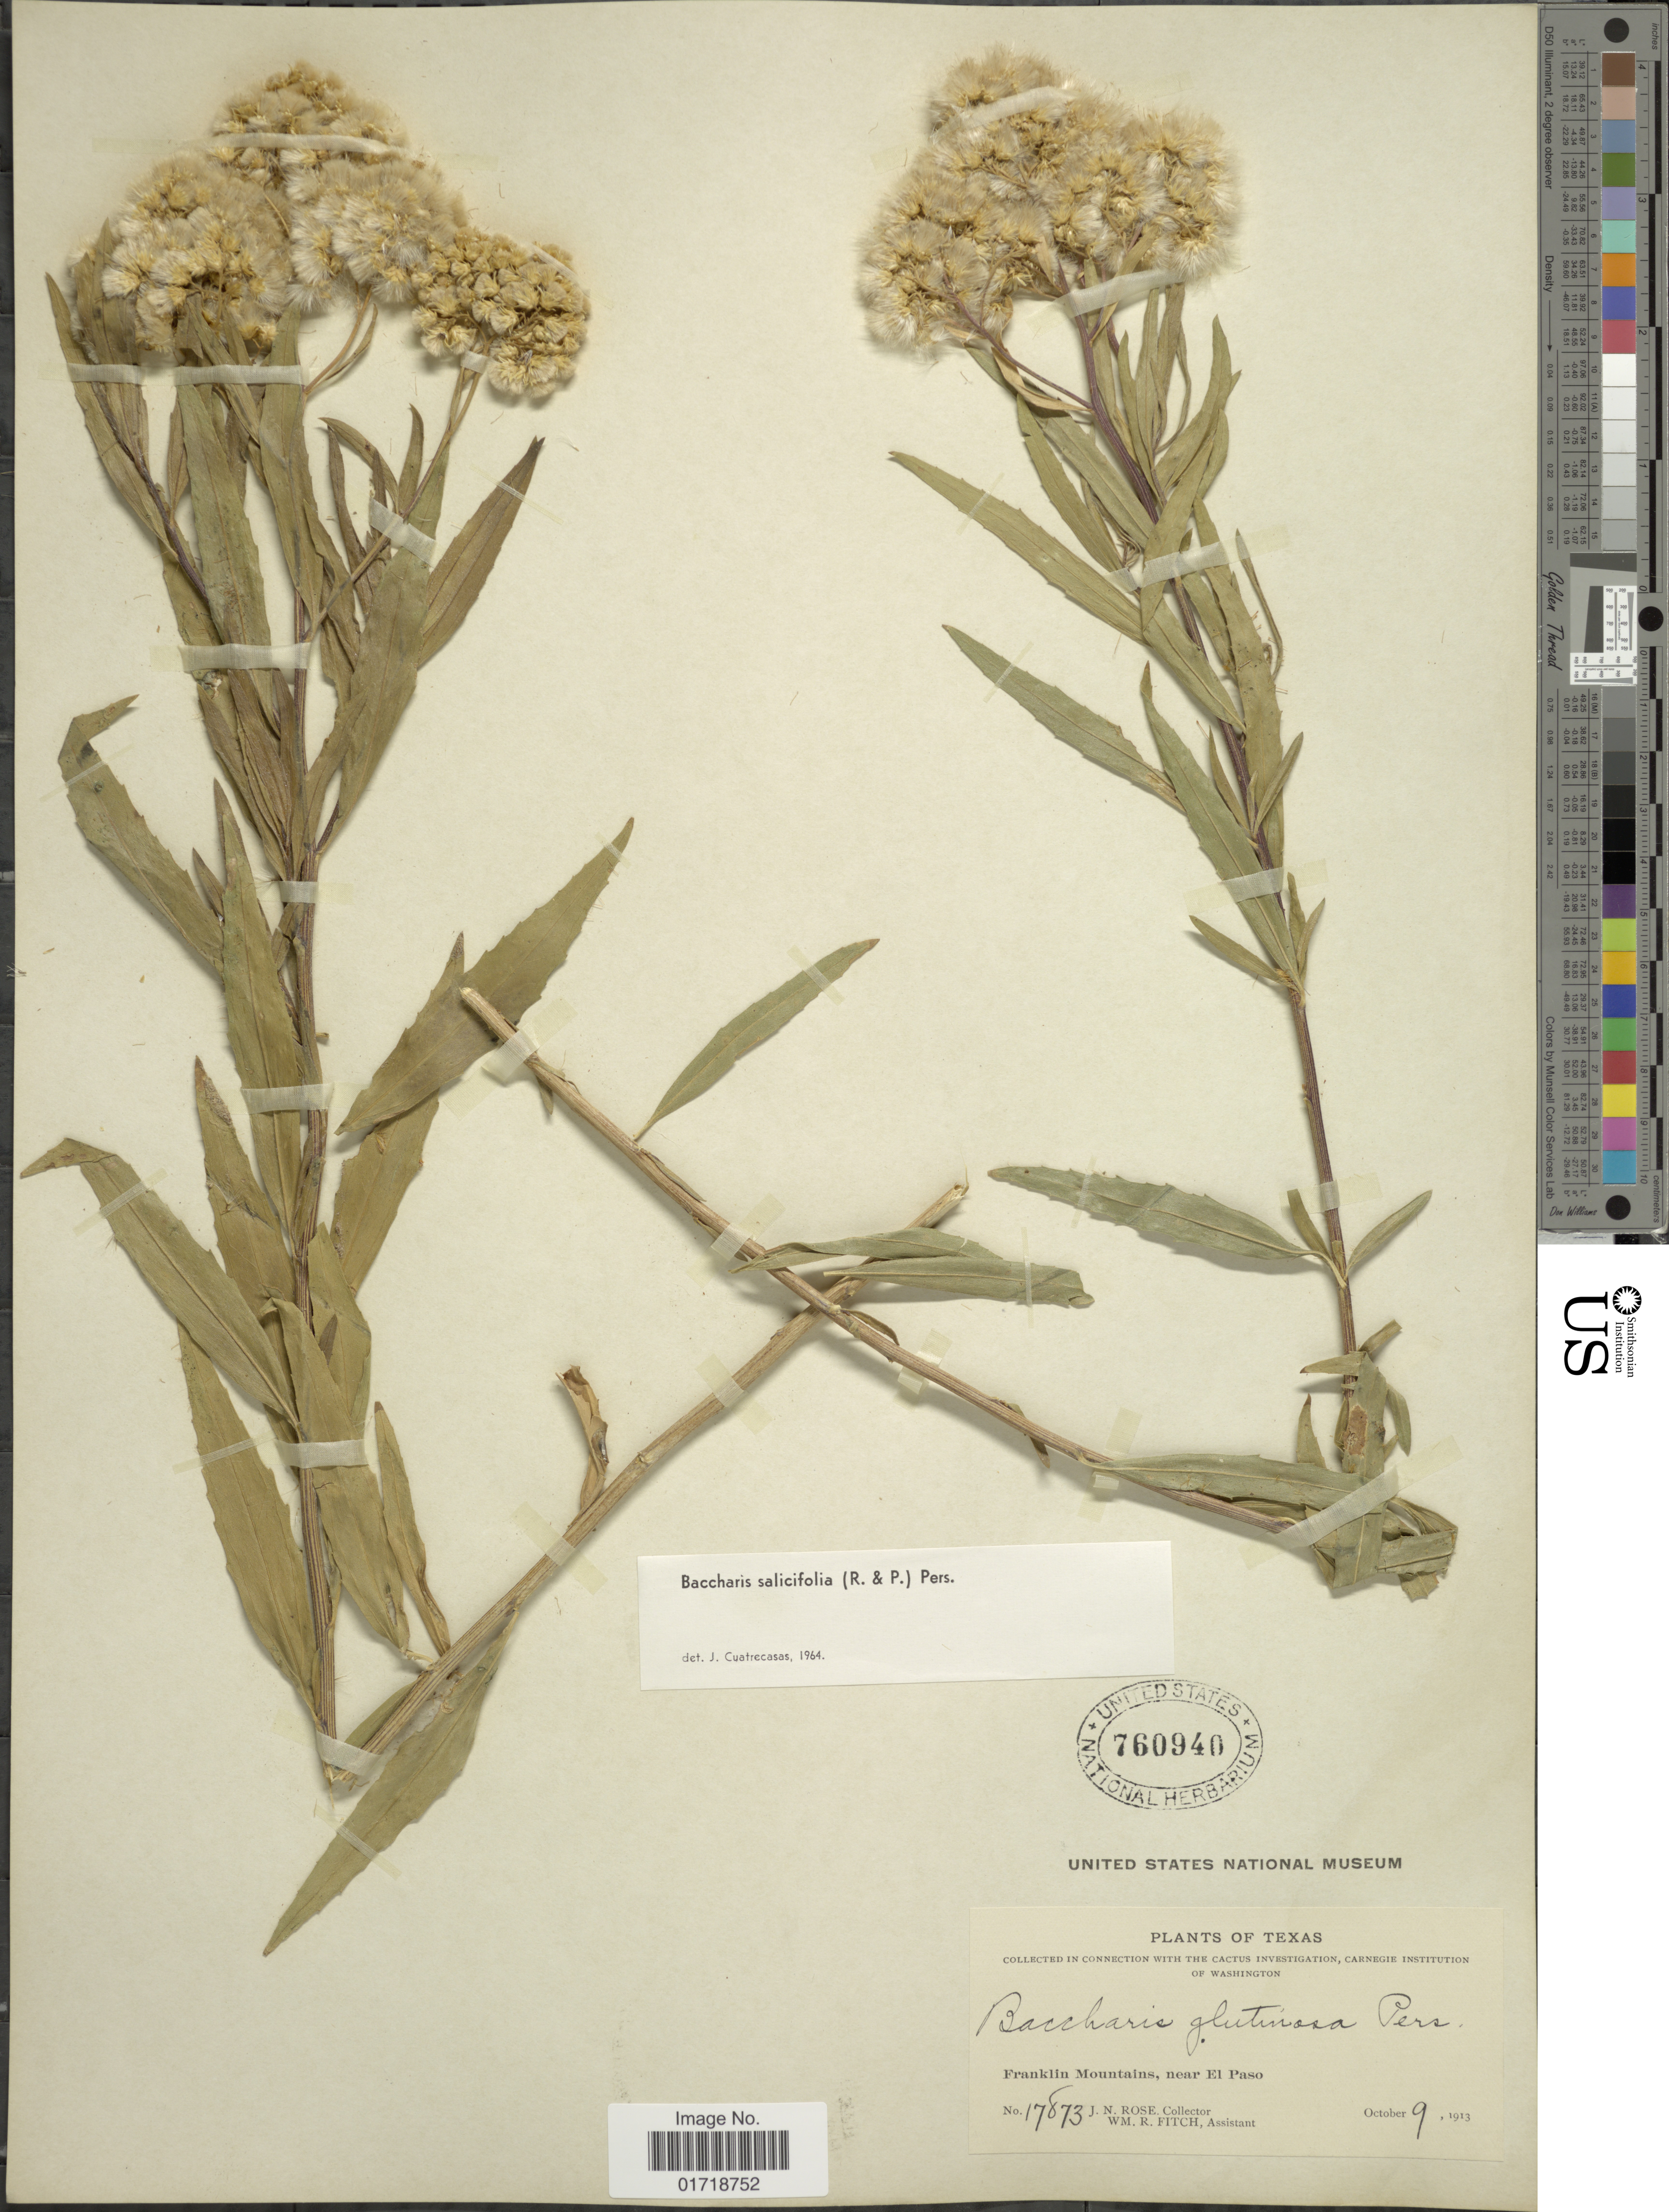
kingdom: Plantae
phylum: Tracheophyta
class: Magnoliopsida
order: Asterales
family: Asteraceae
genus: Baccharis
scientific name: Baccharis glutinosa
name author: Pers.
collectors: J. N. Rose & W. R. Fitch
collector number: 17873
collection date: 1913-10-09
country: United States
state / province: Texas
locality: Franklin Mountains, near El Paso.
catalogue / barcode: US 760940